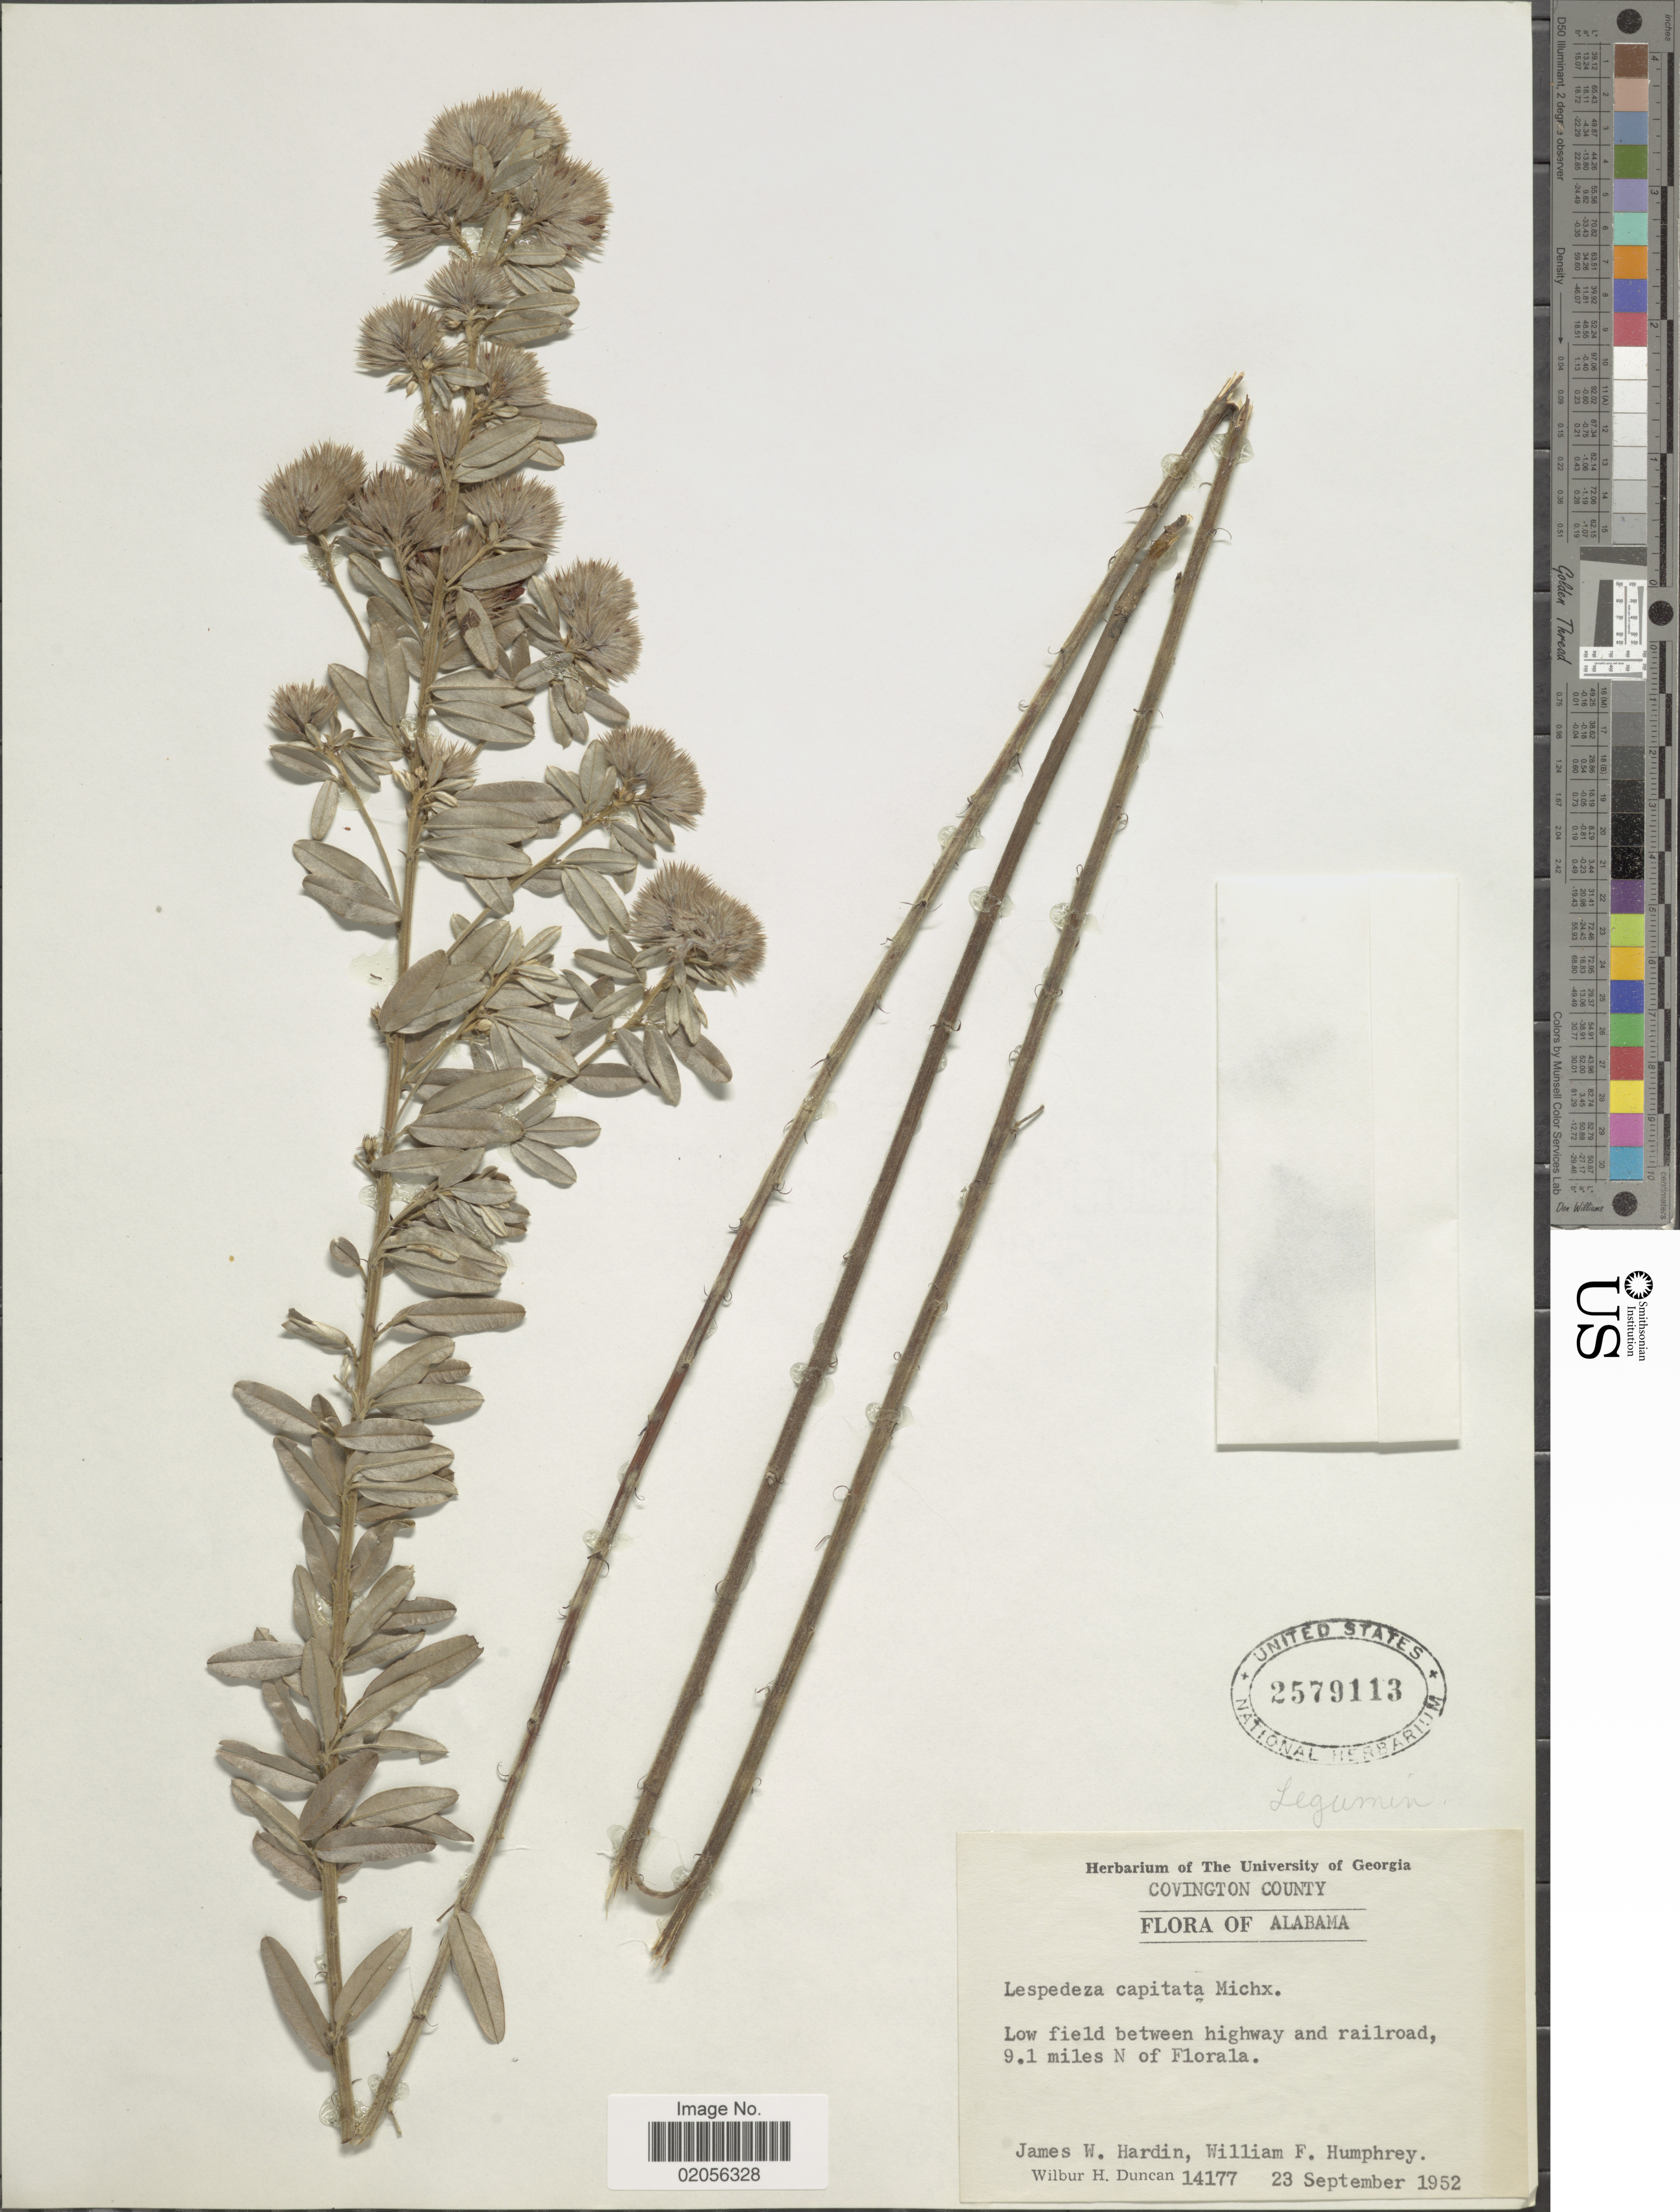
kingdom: Plantae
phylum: Tracheophyta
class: Magnoliopsida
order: Fabales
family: Fabaceae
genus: Lespedeza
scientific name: Lespedeza capitata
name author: Michx.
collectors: J. W. Hardin & W. Humphrey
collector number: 14177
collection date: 1952-09-23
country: United States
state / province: Alabama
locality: Covington County. 9.1 miles N of Florala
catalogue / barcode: US 2579113